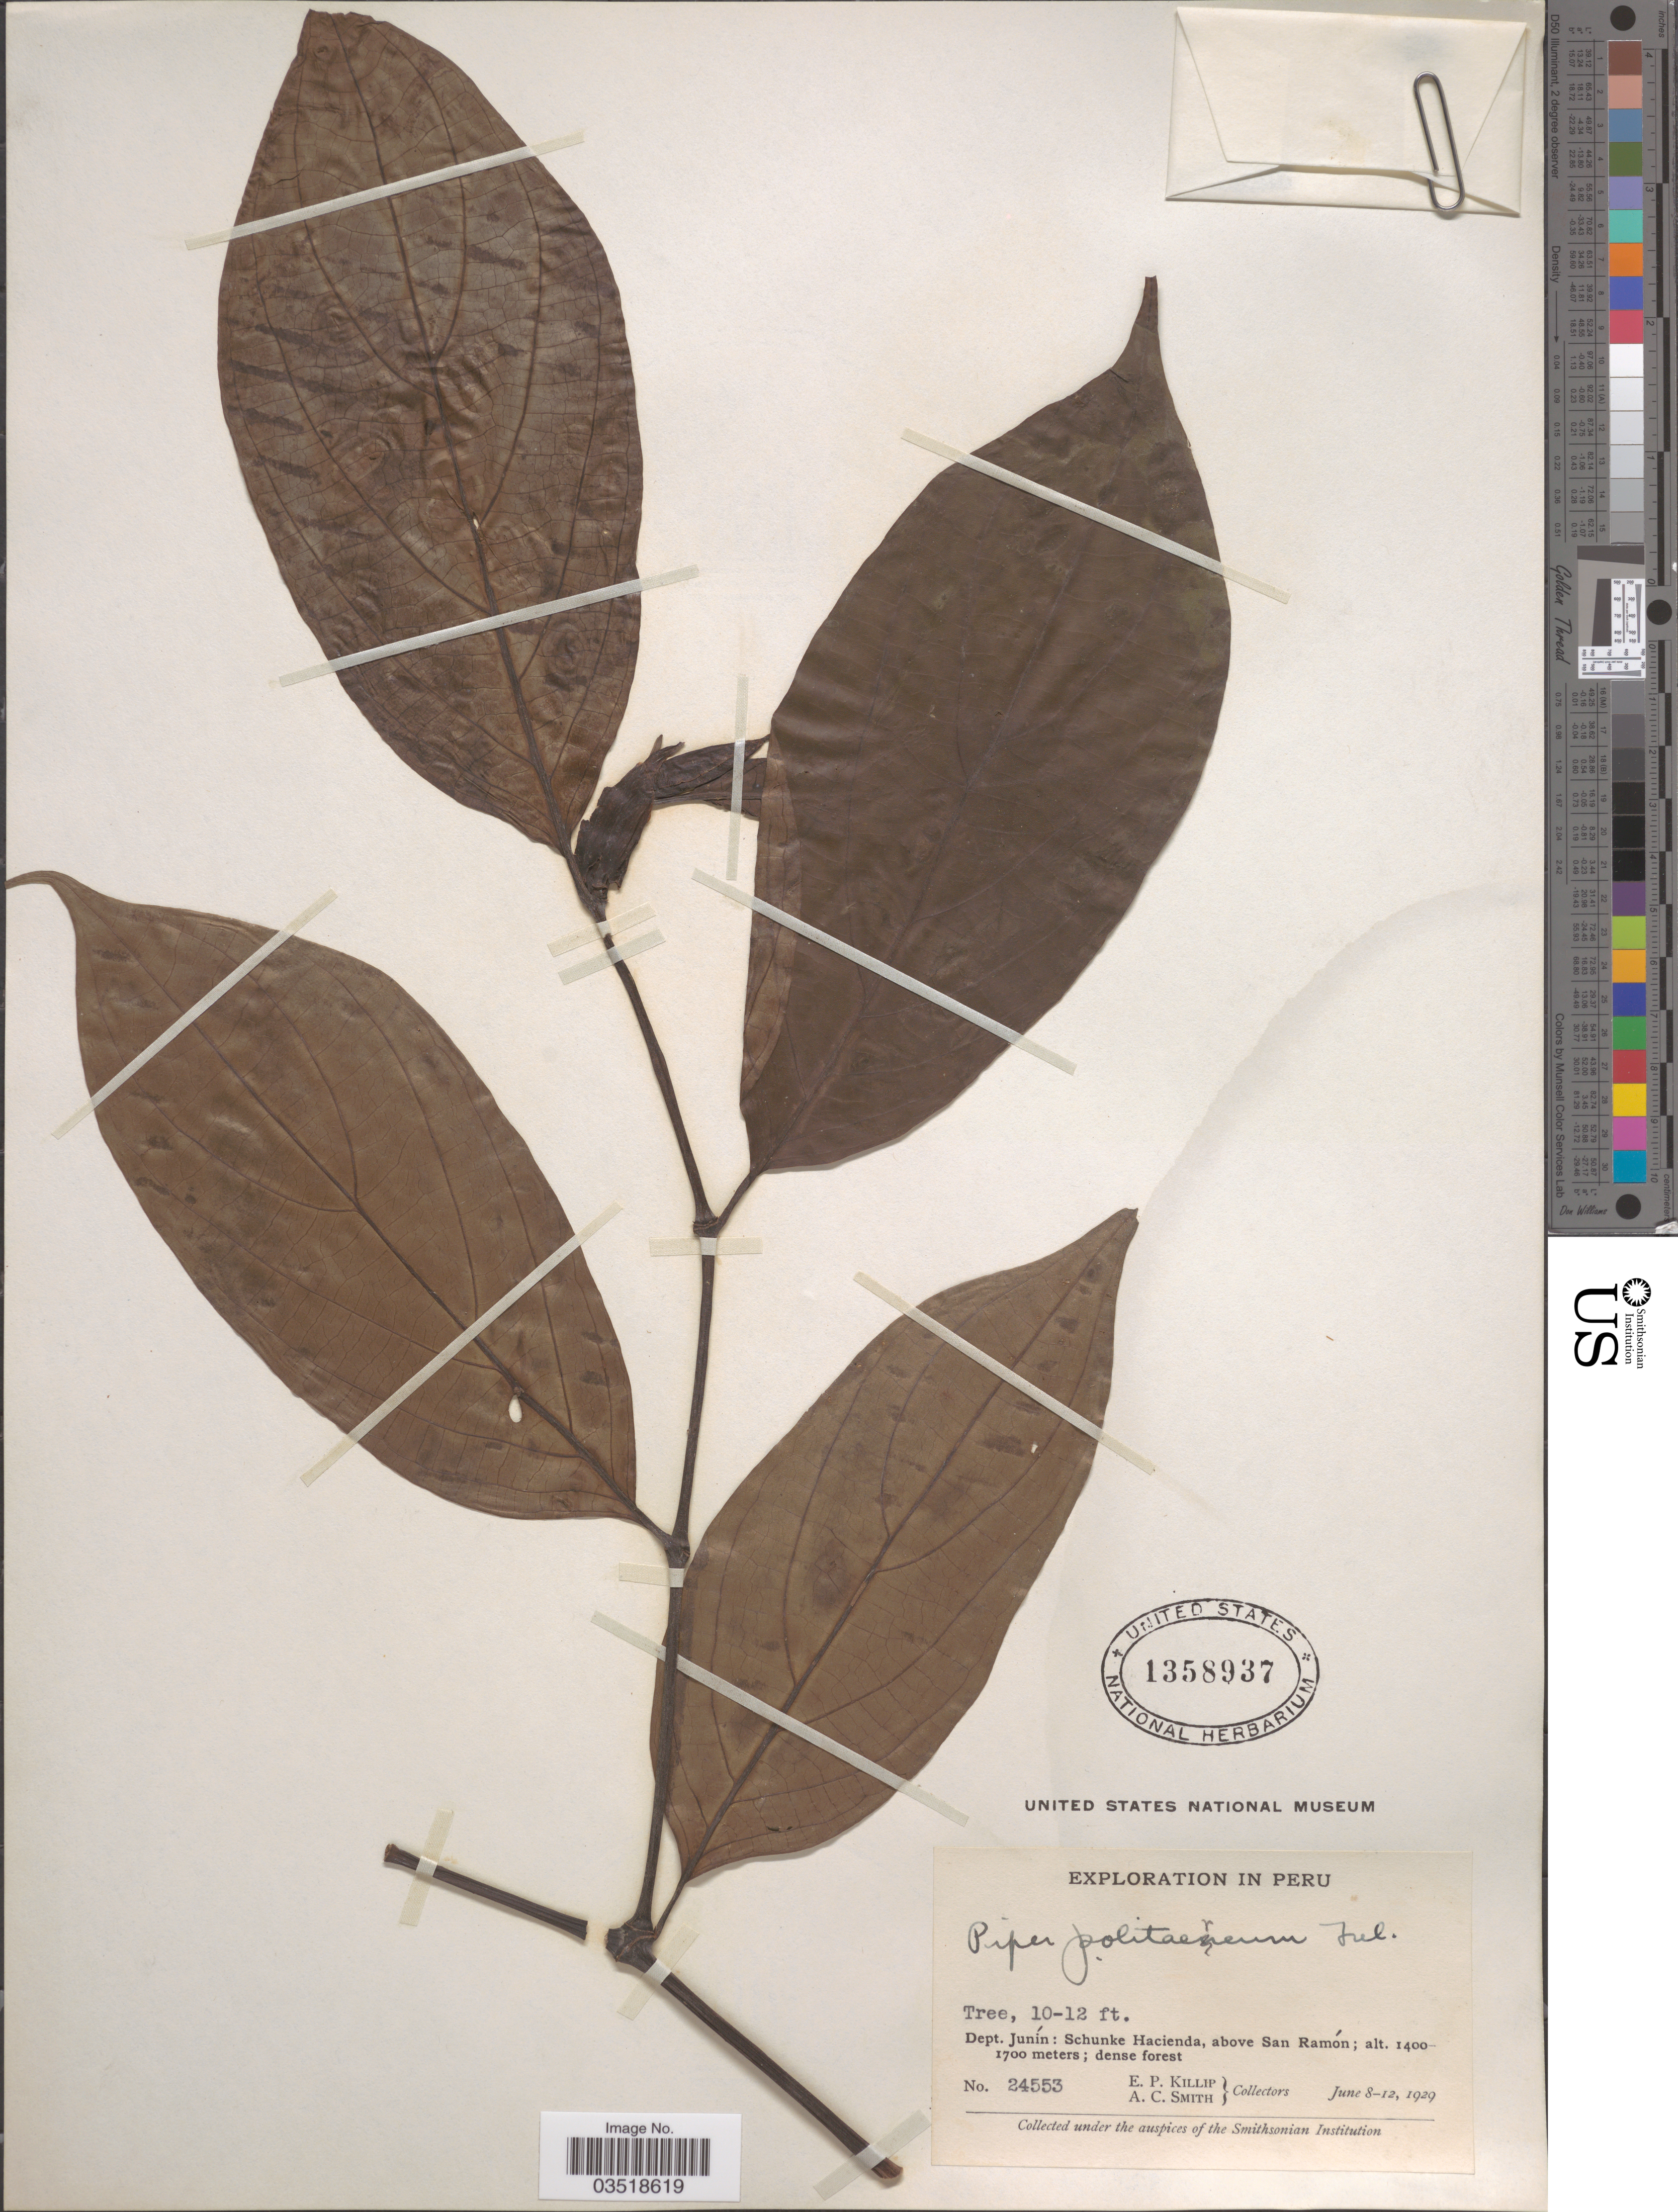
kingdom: Plantae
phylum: Tracheophyta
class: Magnoliopsida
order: Piperales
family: Piperaceae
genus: Piper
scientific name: Piper politaereum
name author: Trel. in J.F. Macbr.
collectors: E. P. Killip & A. C. Smith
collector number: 24553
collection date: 1929-06-08/1929-06-12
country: Peru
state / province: Junín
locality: Dept. Junín: Schunke Hacienda, above San Ramón.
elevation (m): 1400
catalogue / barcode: US 1358937